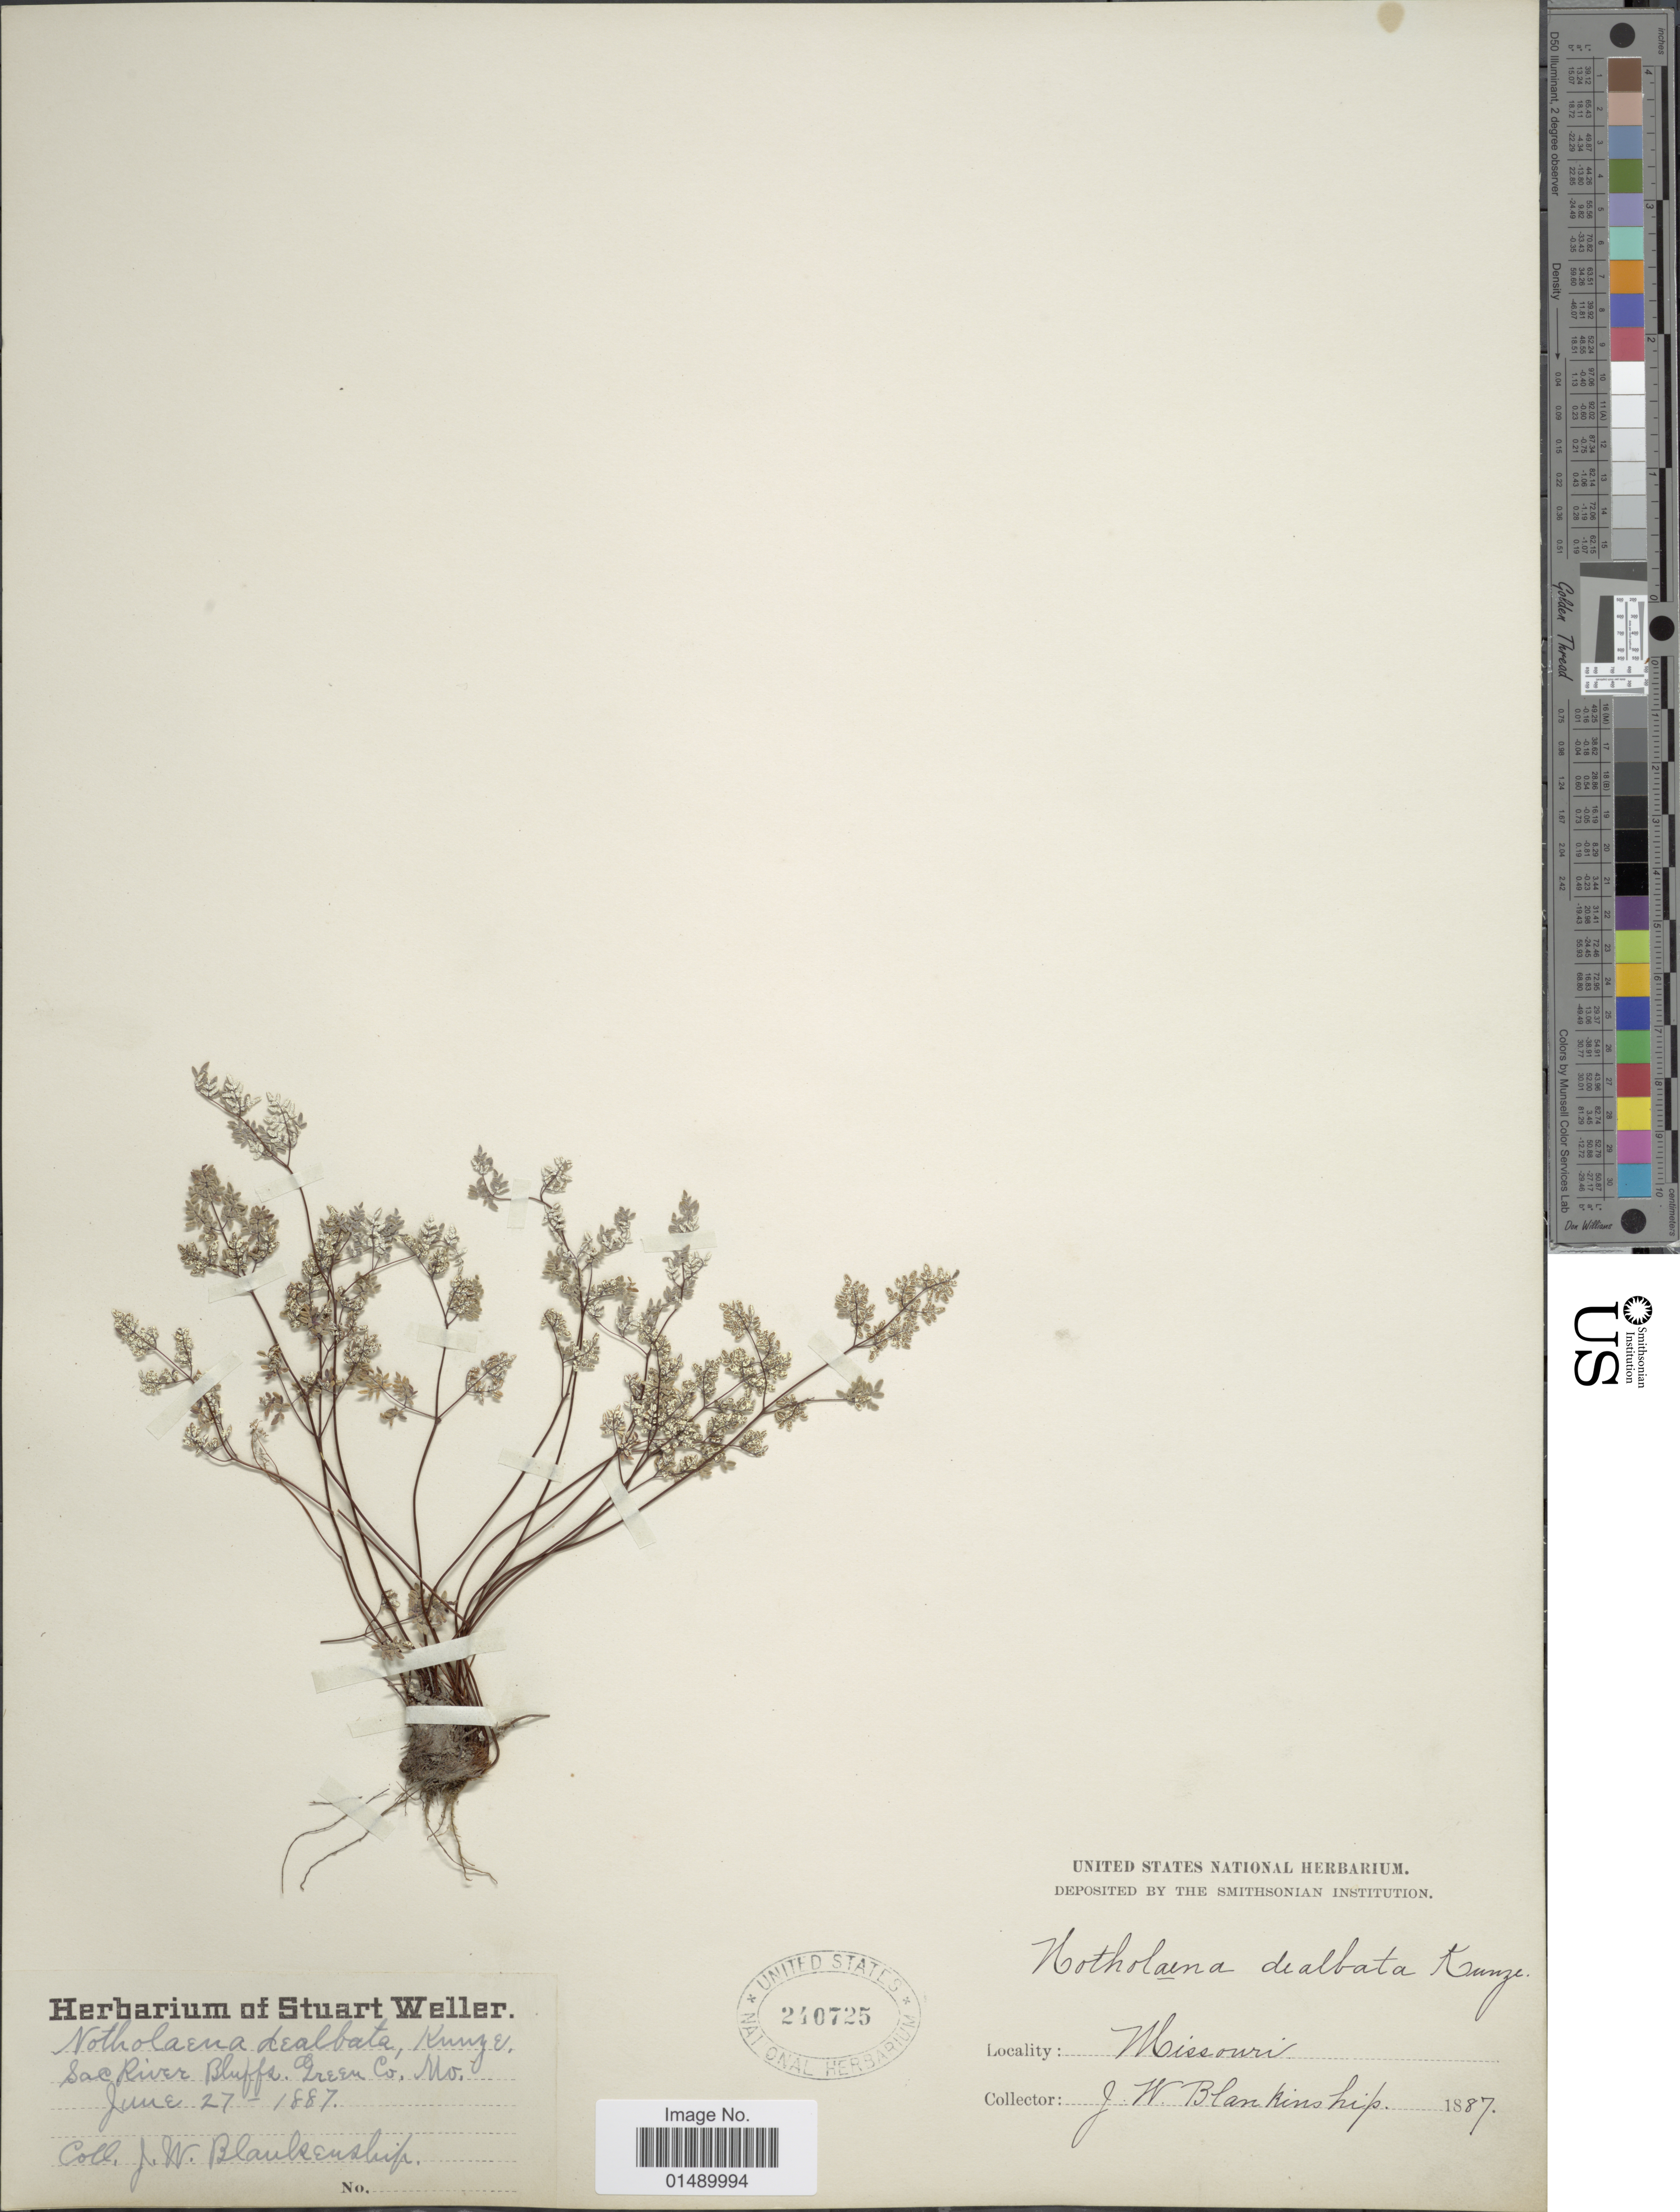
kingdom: Plantae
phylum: Tracheophyta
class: Polypodiopsida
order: Polypodiales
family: Pteridaceae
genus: Argyrochosma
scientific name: Argyrochosma dealbata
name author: (Pursh) Windham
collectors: J. W. Blankinship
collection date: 1887-06-27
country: United States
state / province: Missouri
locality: Missouri, Sac River Bluffs, Green Co. Mo.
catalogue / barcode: US 240725